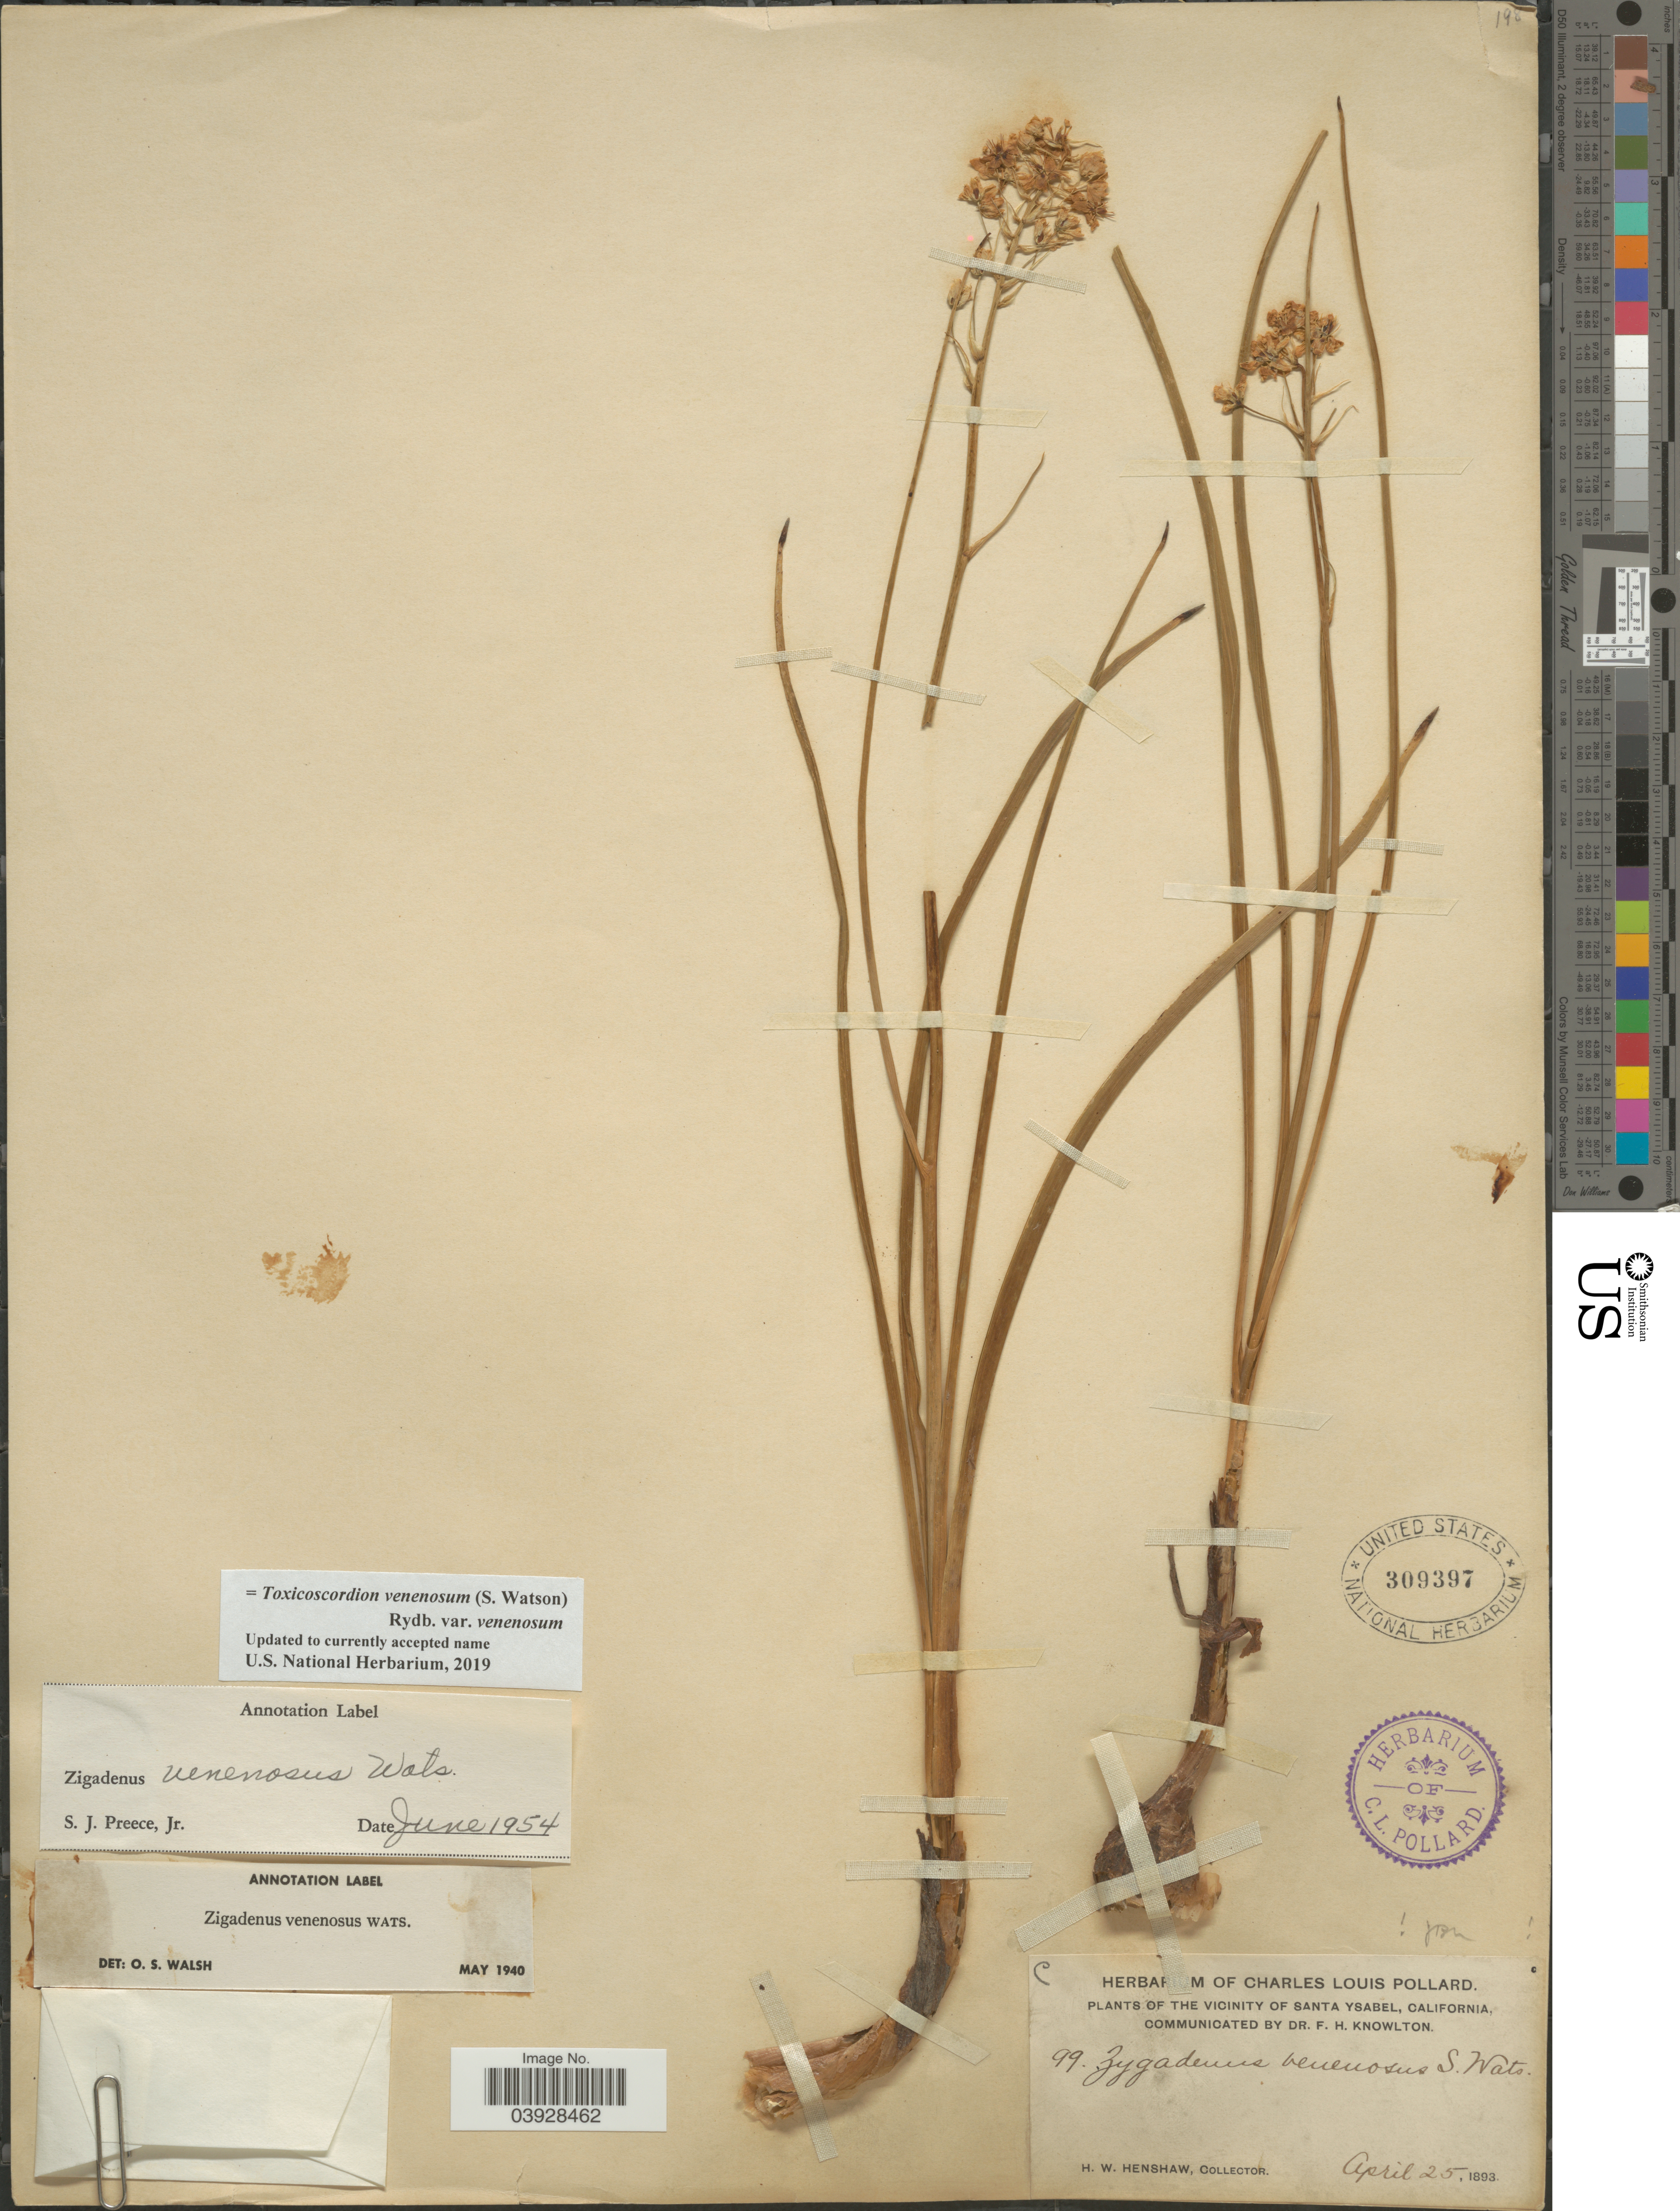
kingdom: Plantae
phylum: Tracheophyta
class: Liliopsida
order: Liliales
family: Melanthiaceae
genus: Toxicoscordion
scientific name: Toxicoscordion venenosum var. gramineum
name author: (Rydb.) Brasher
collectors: H. Henshaw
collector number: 99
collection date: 1893-04-25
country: United States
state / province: California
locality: The Vicinity of Santa Ysabel.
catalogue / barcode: US 309397